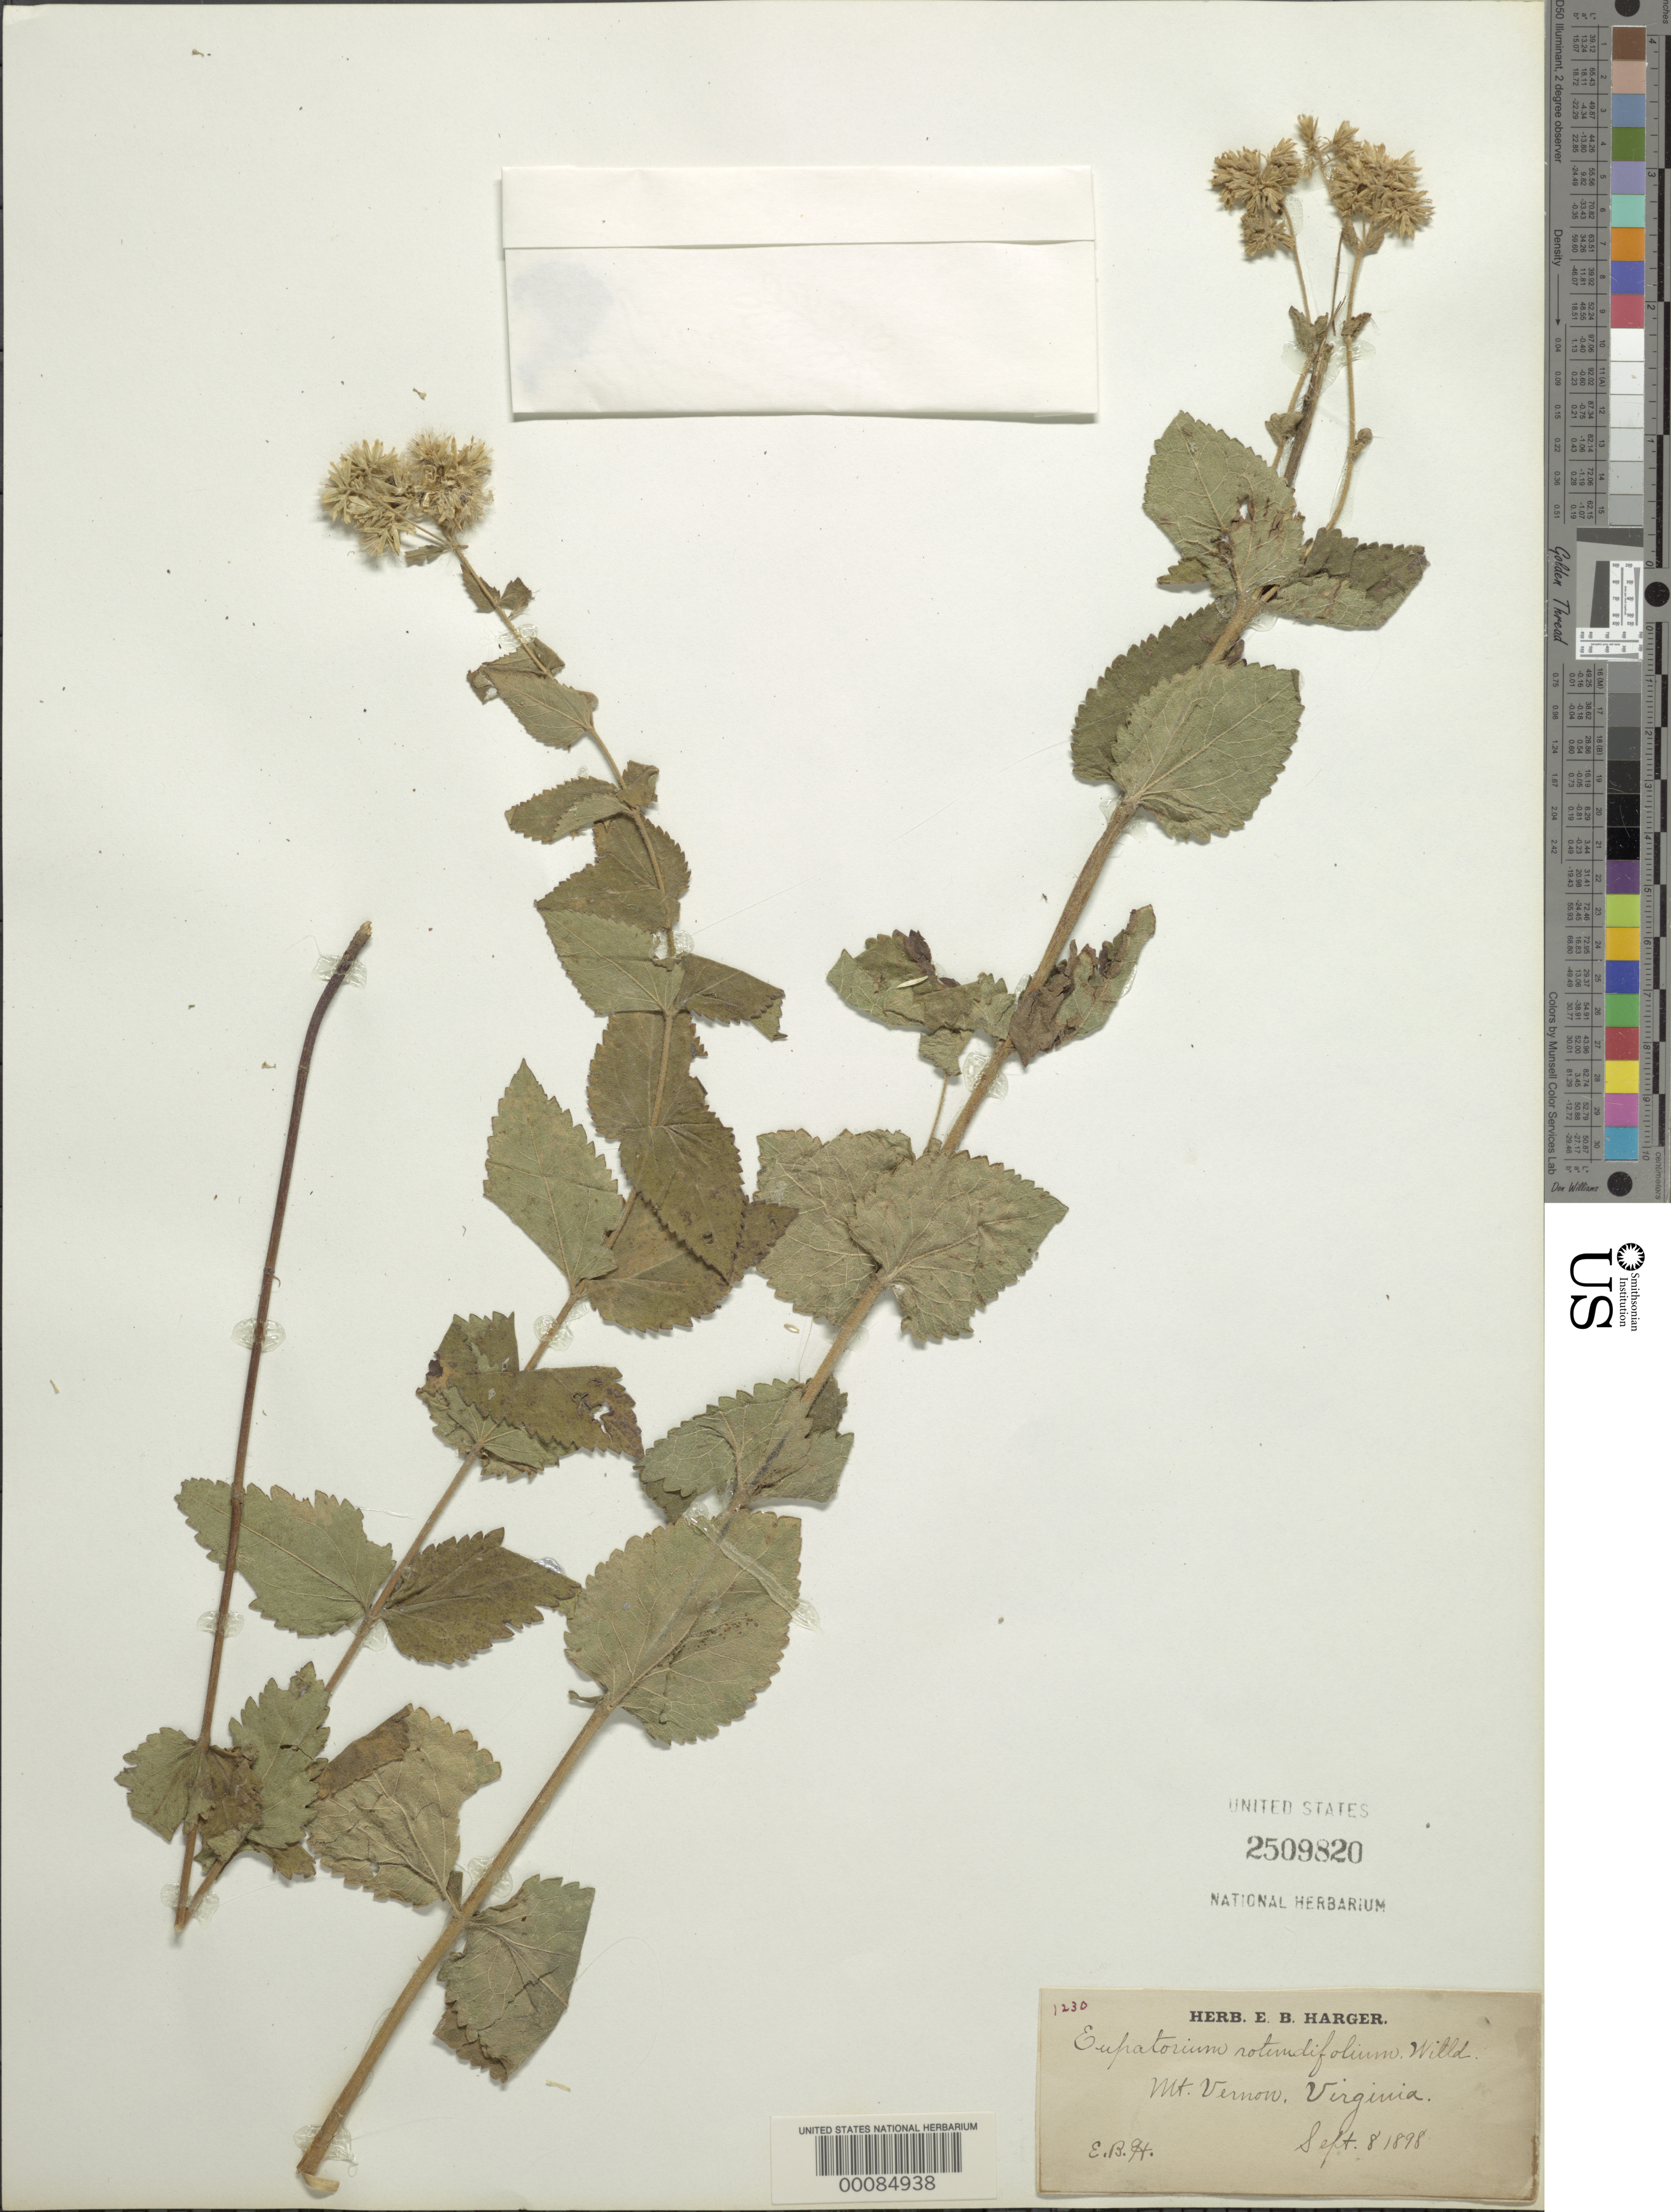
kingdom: Plantae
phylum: Tracheophyta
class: Magnoliopsida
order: Asterales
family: Asteraceae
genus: Eupatorium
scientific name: Eupatorium rotundifolium var. ovatum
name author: (Bigelow) J.D. Montgom. & Fairbrothers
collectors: E. B. Harger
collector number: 1230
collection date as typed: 08 Sep 1898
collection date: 1898-09-08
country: United States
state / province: Virginia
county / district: Fairfax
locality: Mount Vernon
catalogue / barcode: US 2509820